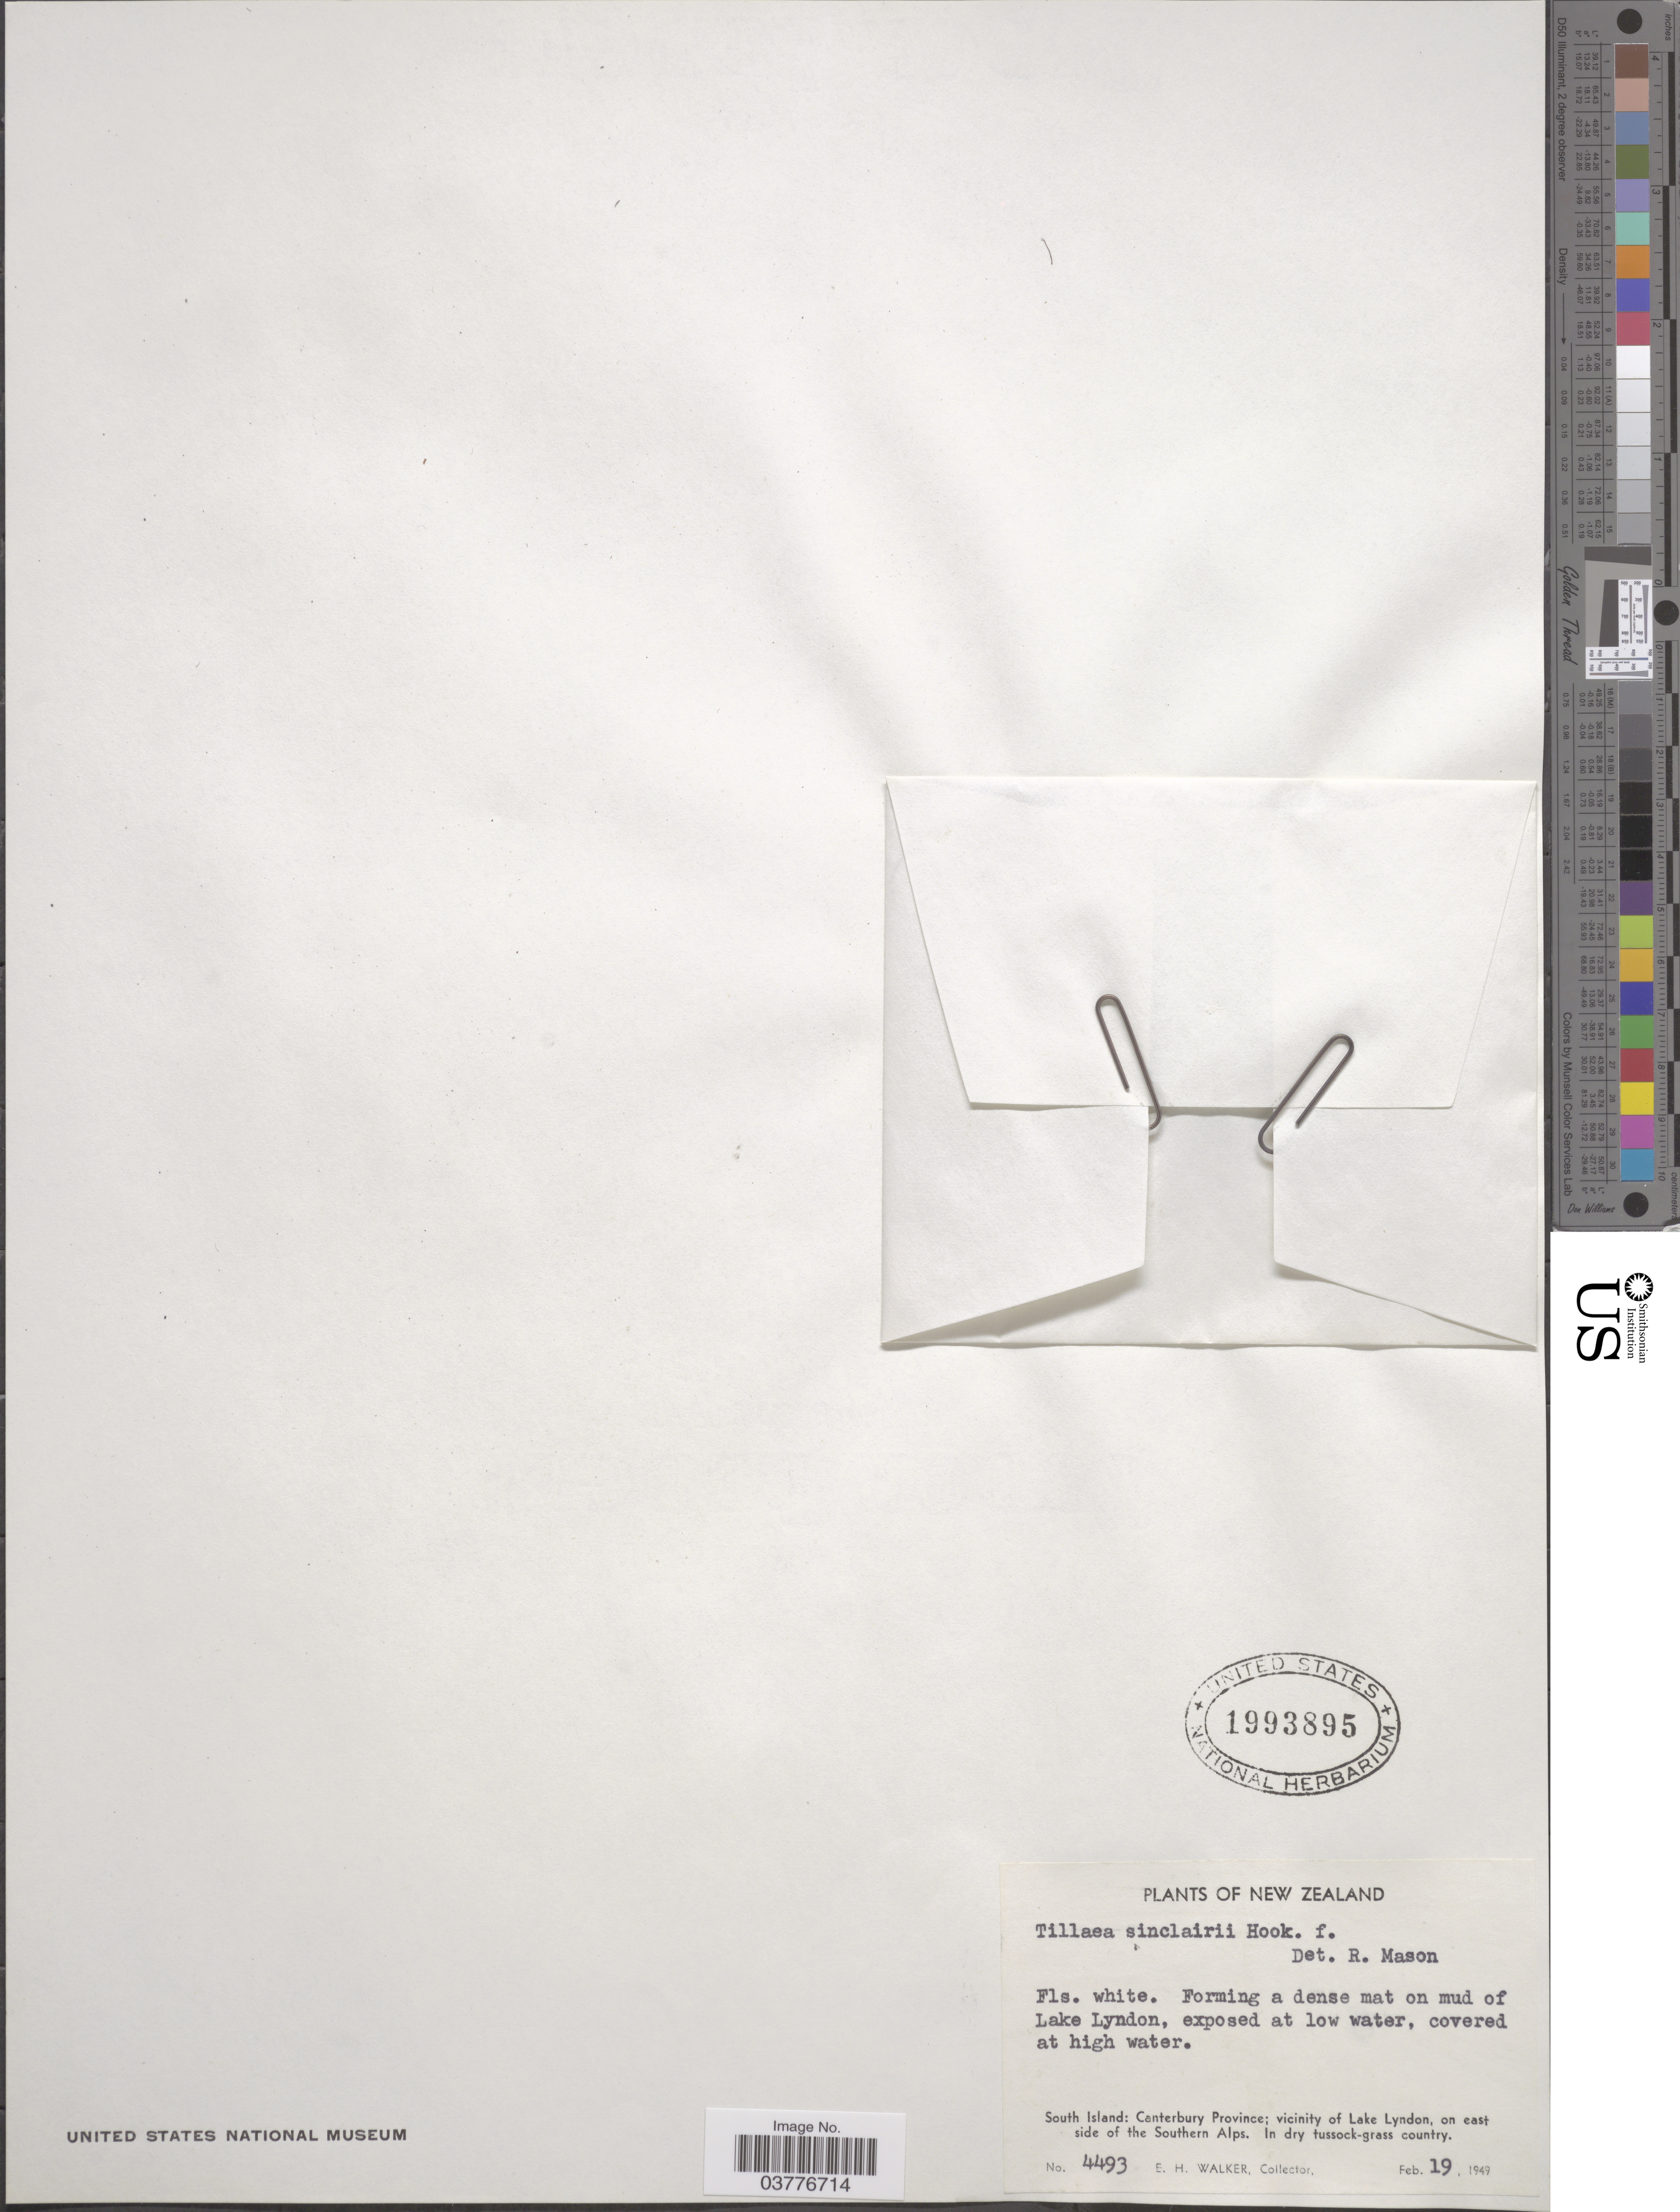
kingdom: Plantae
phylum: Tracheophyta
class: Magnoliopsida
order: Saxifragales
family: Crassulaceae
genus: Crassula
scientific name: Crassula sinclairii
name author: (Hook. f.) A.P. Druce & Given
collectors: E. H. Walker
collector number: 4493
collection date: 1949-02-19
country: New Zealand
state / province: Canterbury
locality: Forming a dens mat on mud of Lake Lyndon. South Island; vicinity of Lake Lyndon, on east side of the Southern Alps.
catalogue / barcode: US 1993895